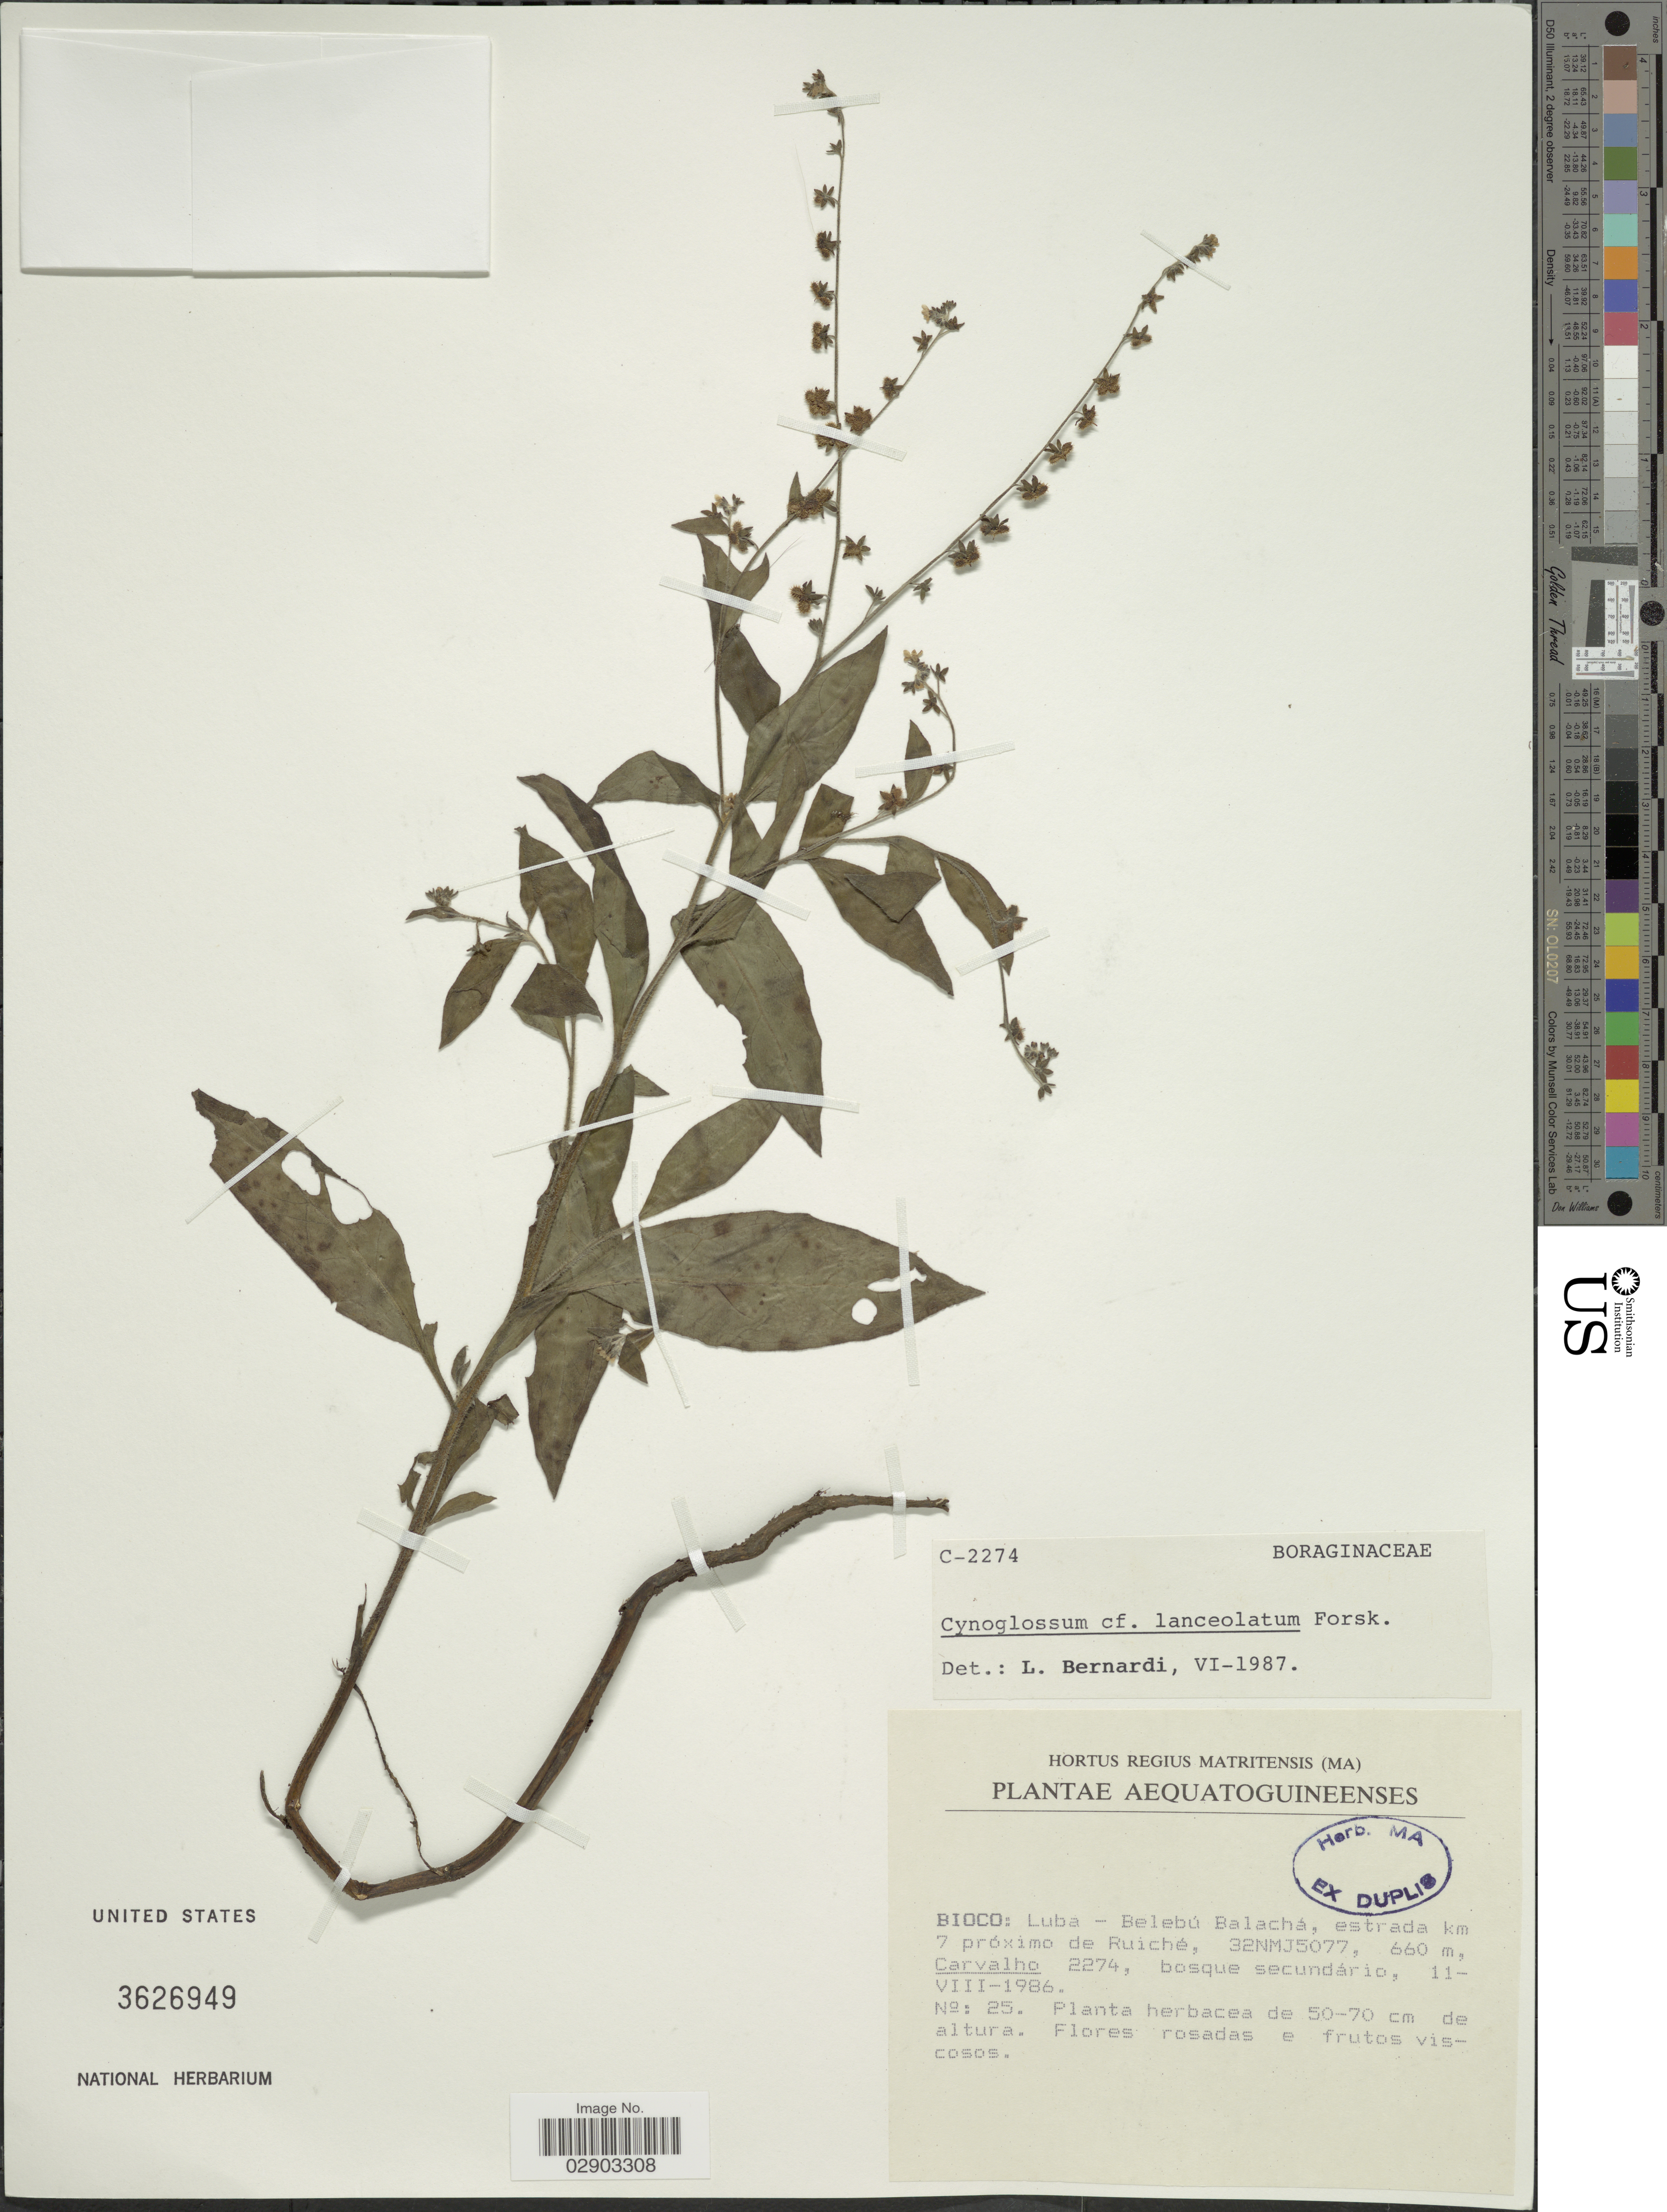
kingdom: Plantae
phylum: Tracheophyta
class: Magnoliopsida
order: Boraginales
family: Boraginaceae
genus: Cynoglossum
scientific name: Cynoglossum sp.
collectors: Carvalho, --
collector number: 2274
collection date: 1986-08-11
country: Equatorial Guinea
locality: Aequatoguineenses. Bioco: Luba - Belebú Balachá, estrada km 7 próximo de Ruiché, 32NMJ5077.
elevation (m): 660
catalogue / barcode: US 3626949